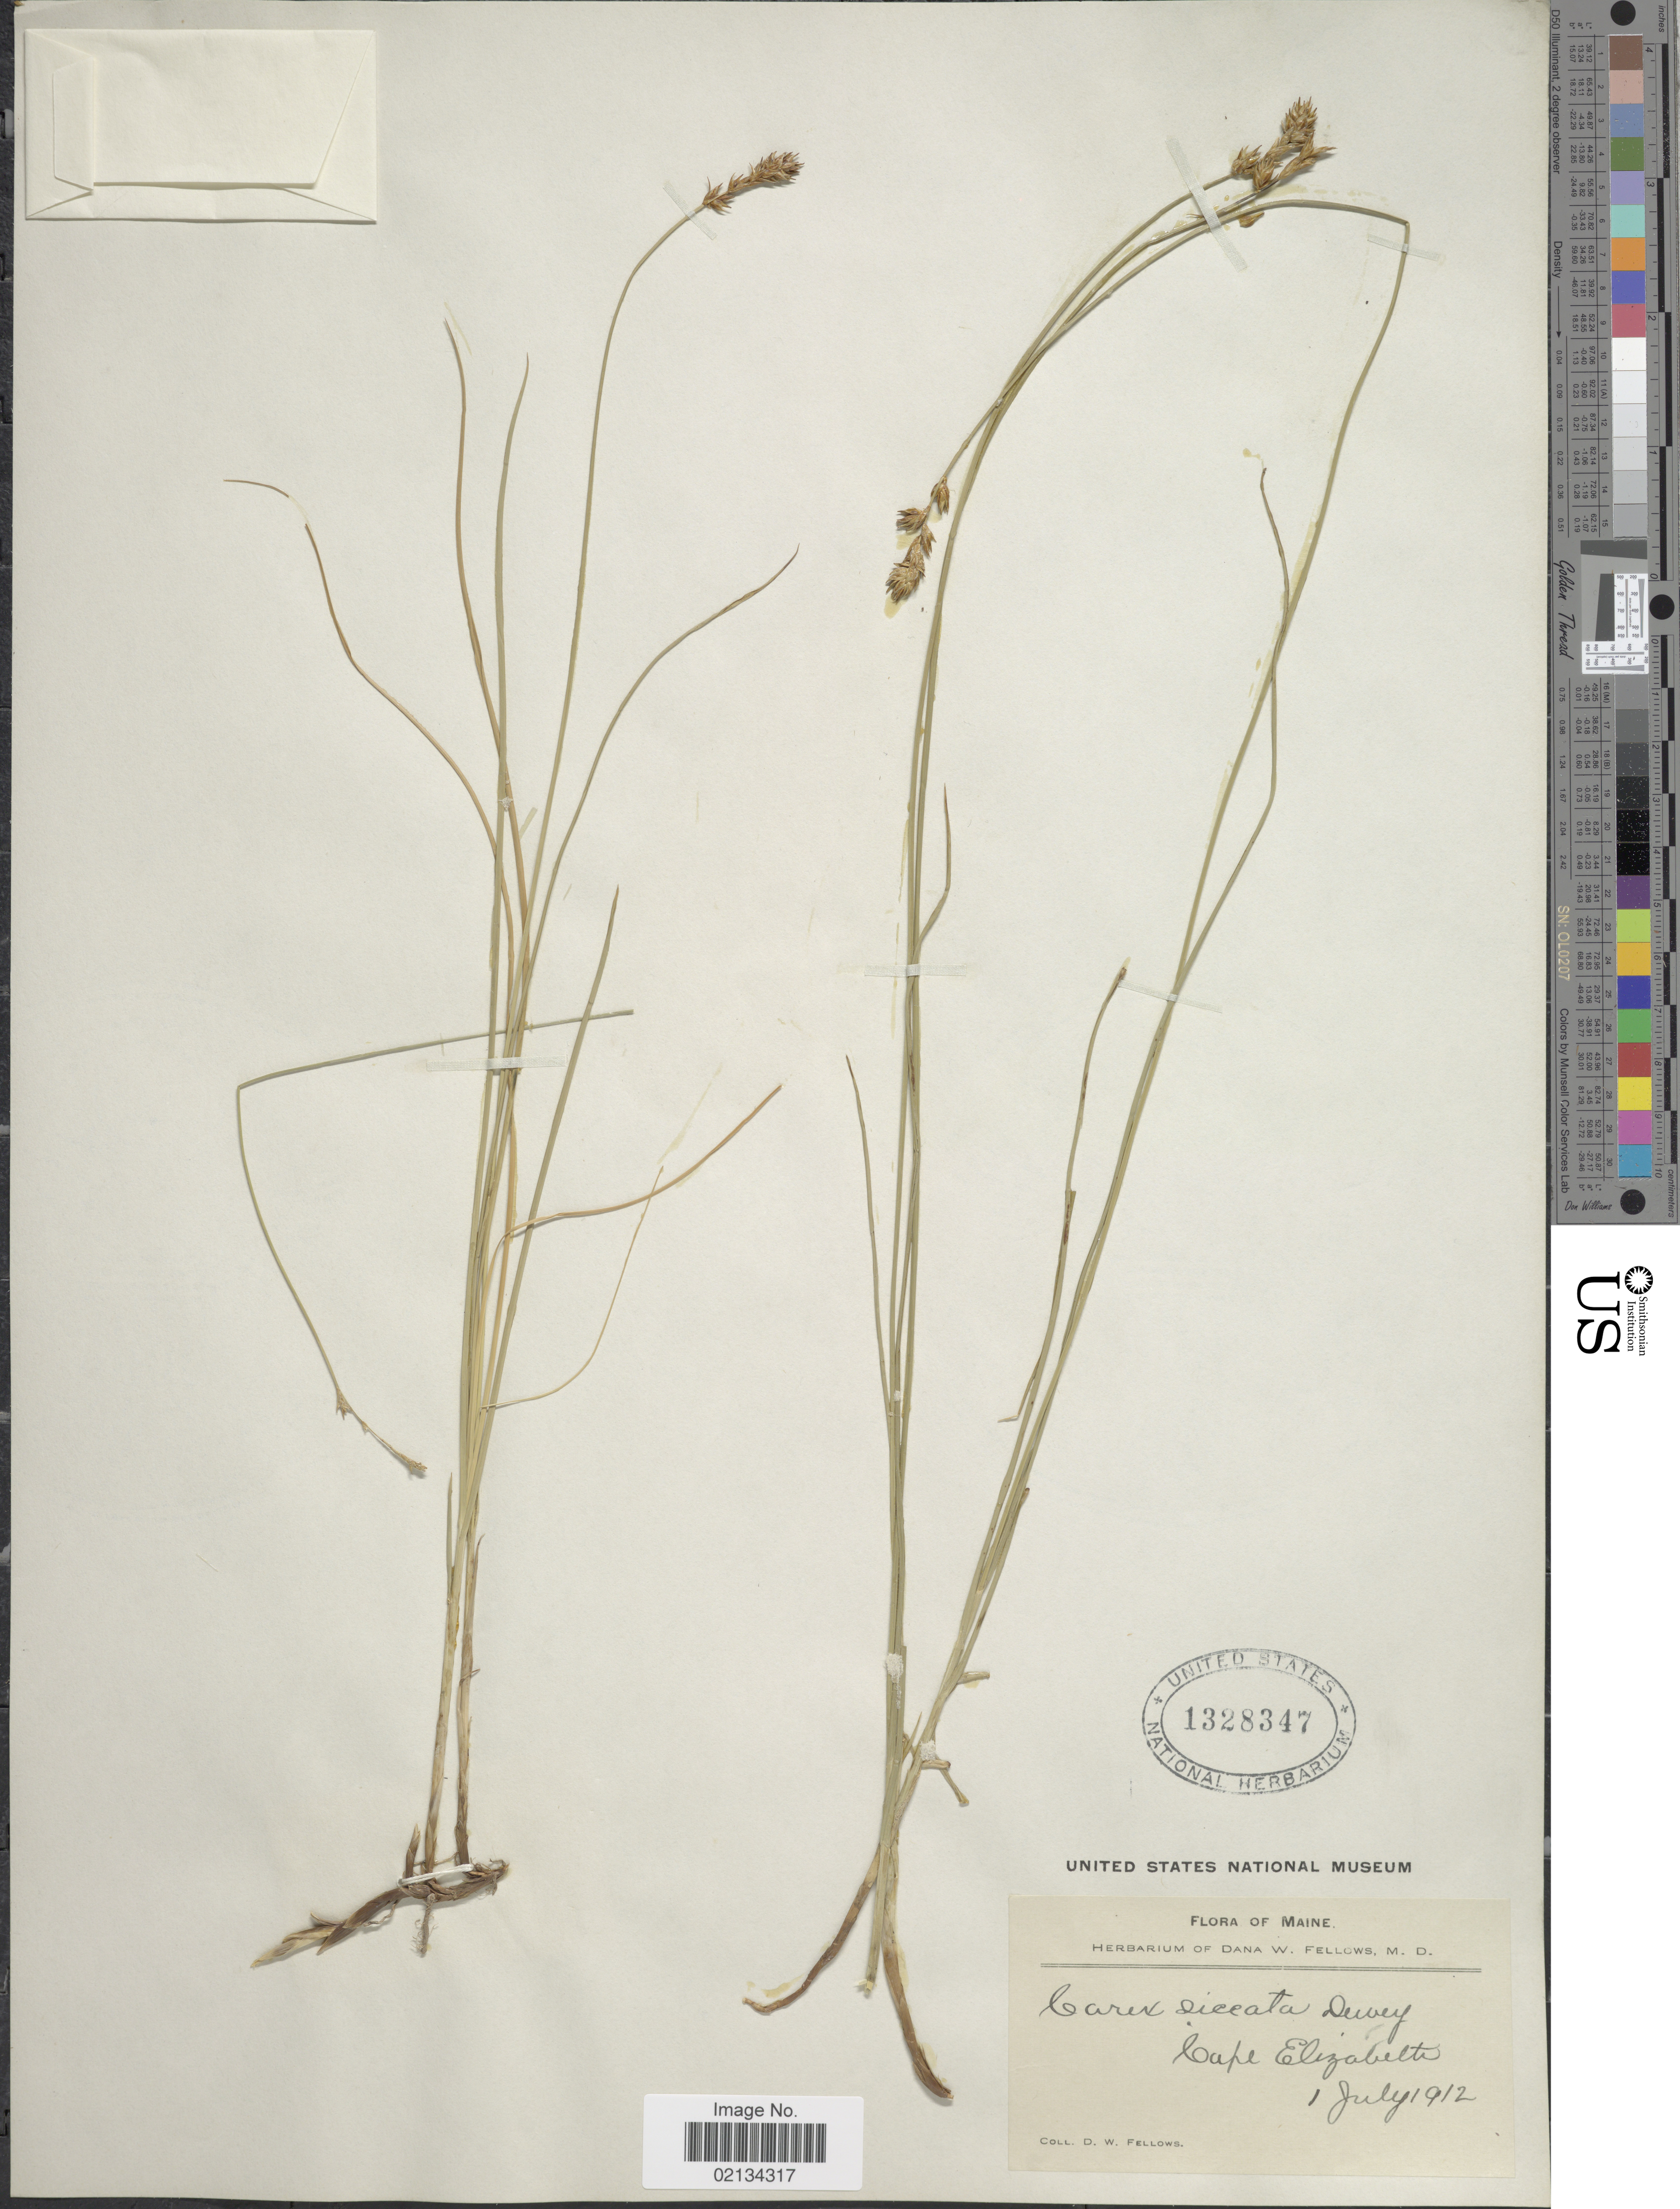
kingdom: Plantae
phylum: Tracheophyta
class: Liliopsida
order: Poales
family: Cyperaceae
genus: Carex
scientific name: Carex siccata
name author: Dewey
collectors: D. W. Fellows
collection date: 1912-07-01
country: United States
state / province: Maine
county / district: Cumberland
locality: Cape Elizabeth.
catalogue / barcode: US 1328347